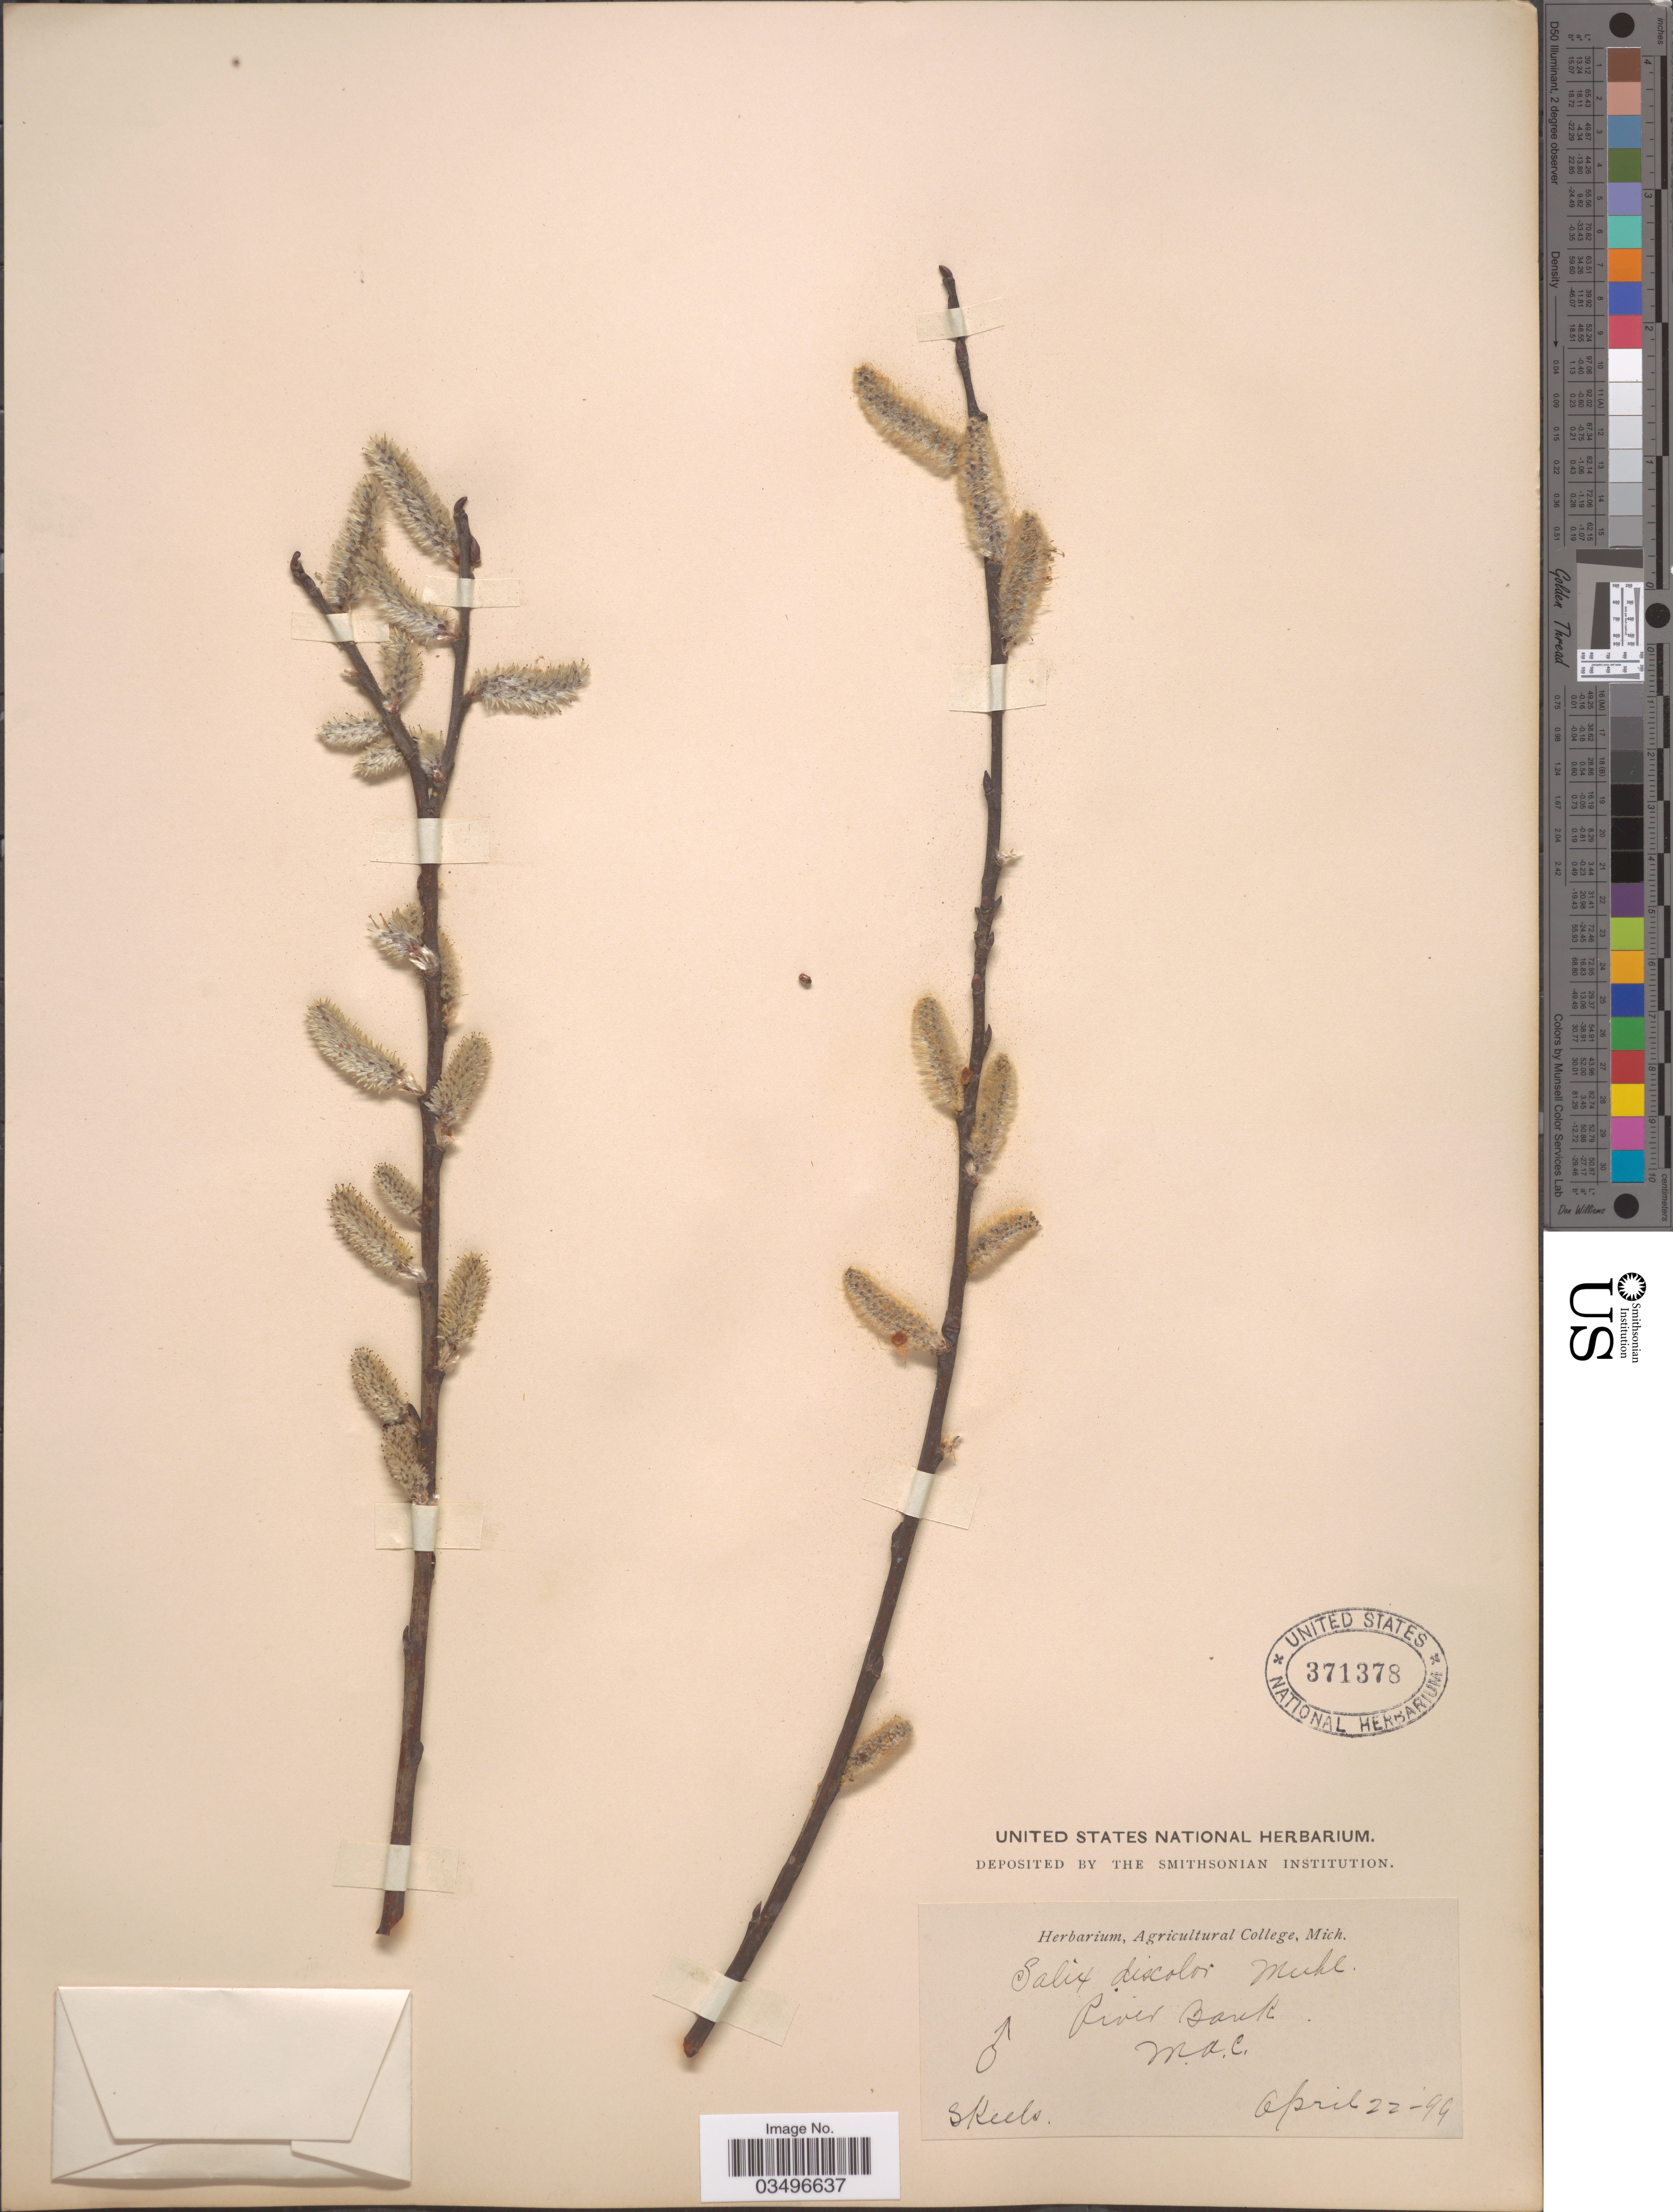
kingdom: Plantae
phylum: Tracheophyta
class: Magnoliopsida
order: Malpighiales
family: Salicaceae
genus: Salix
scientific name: Salix discolor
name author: Muhl.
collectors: Skeels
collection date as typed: Transcribed d/m/y: 22/4/99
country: United States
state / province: Michigan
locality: River Bank. M. A. C.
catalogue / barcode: US 371378